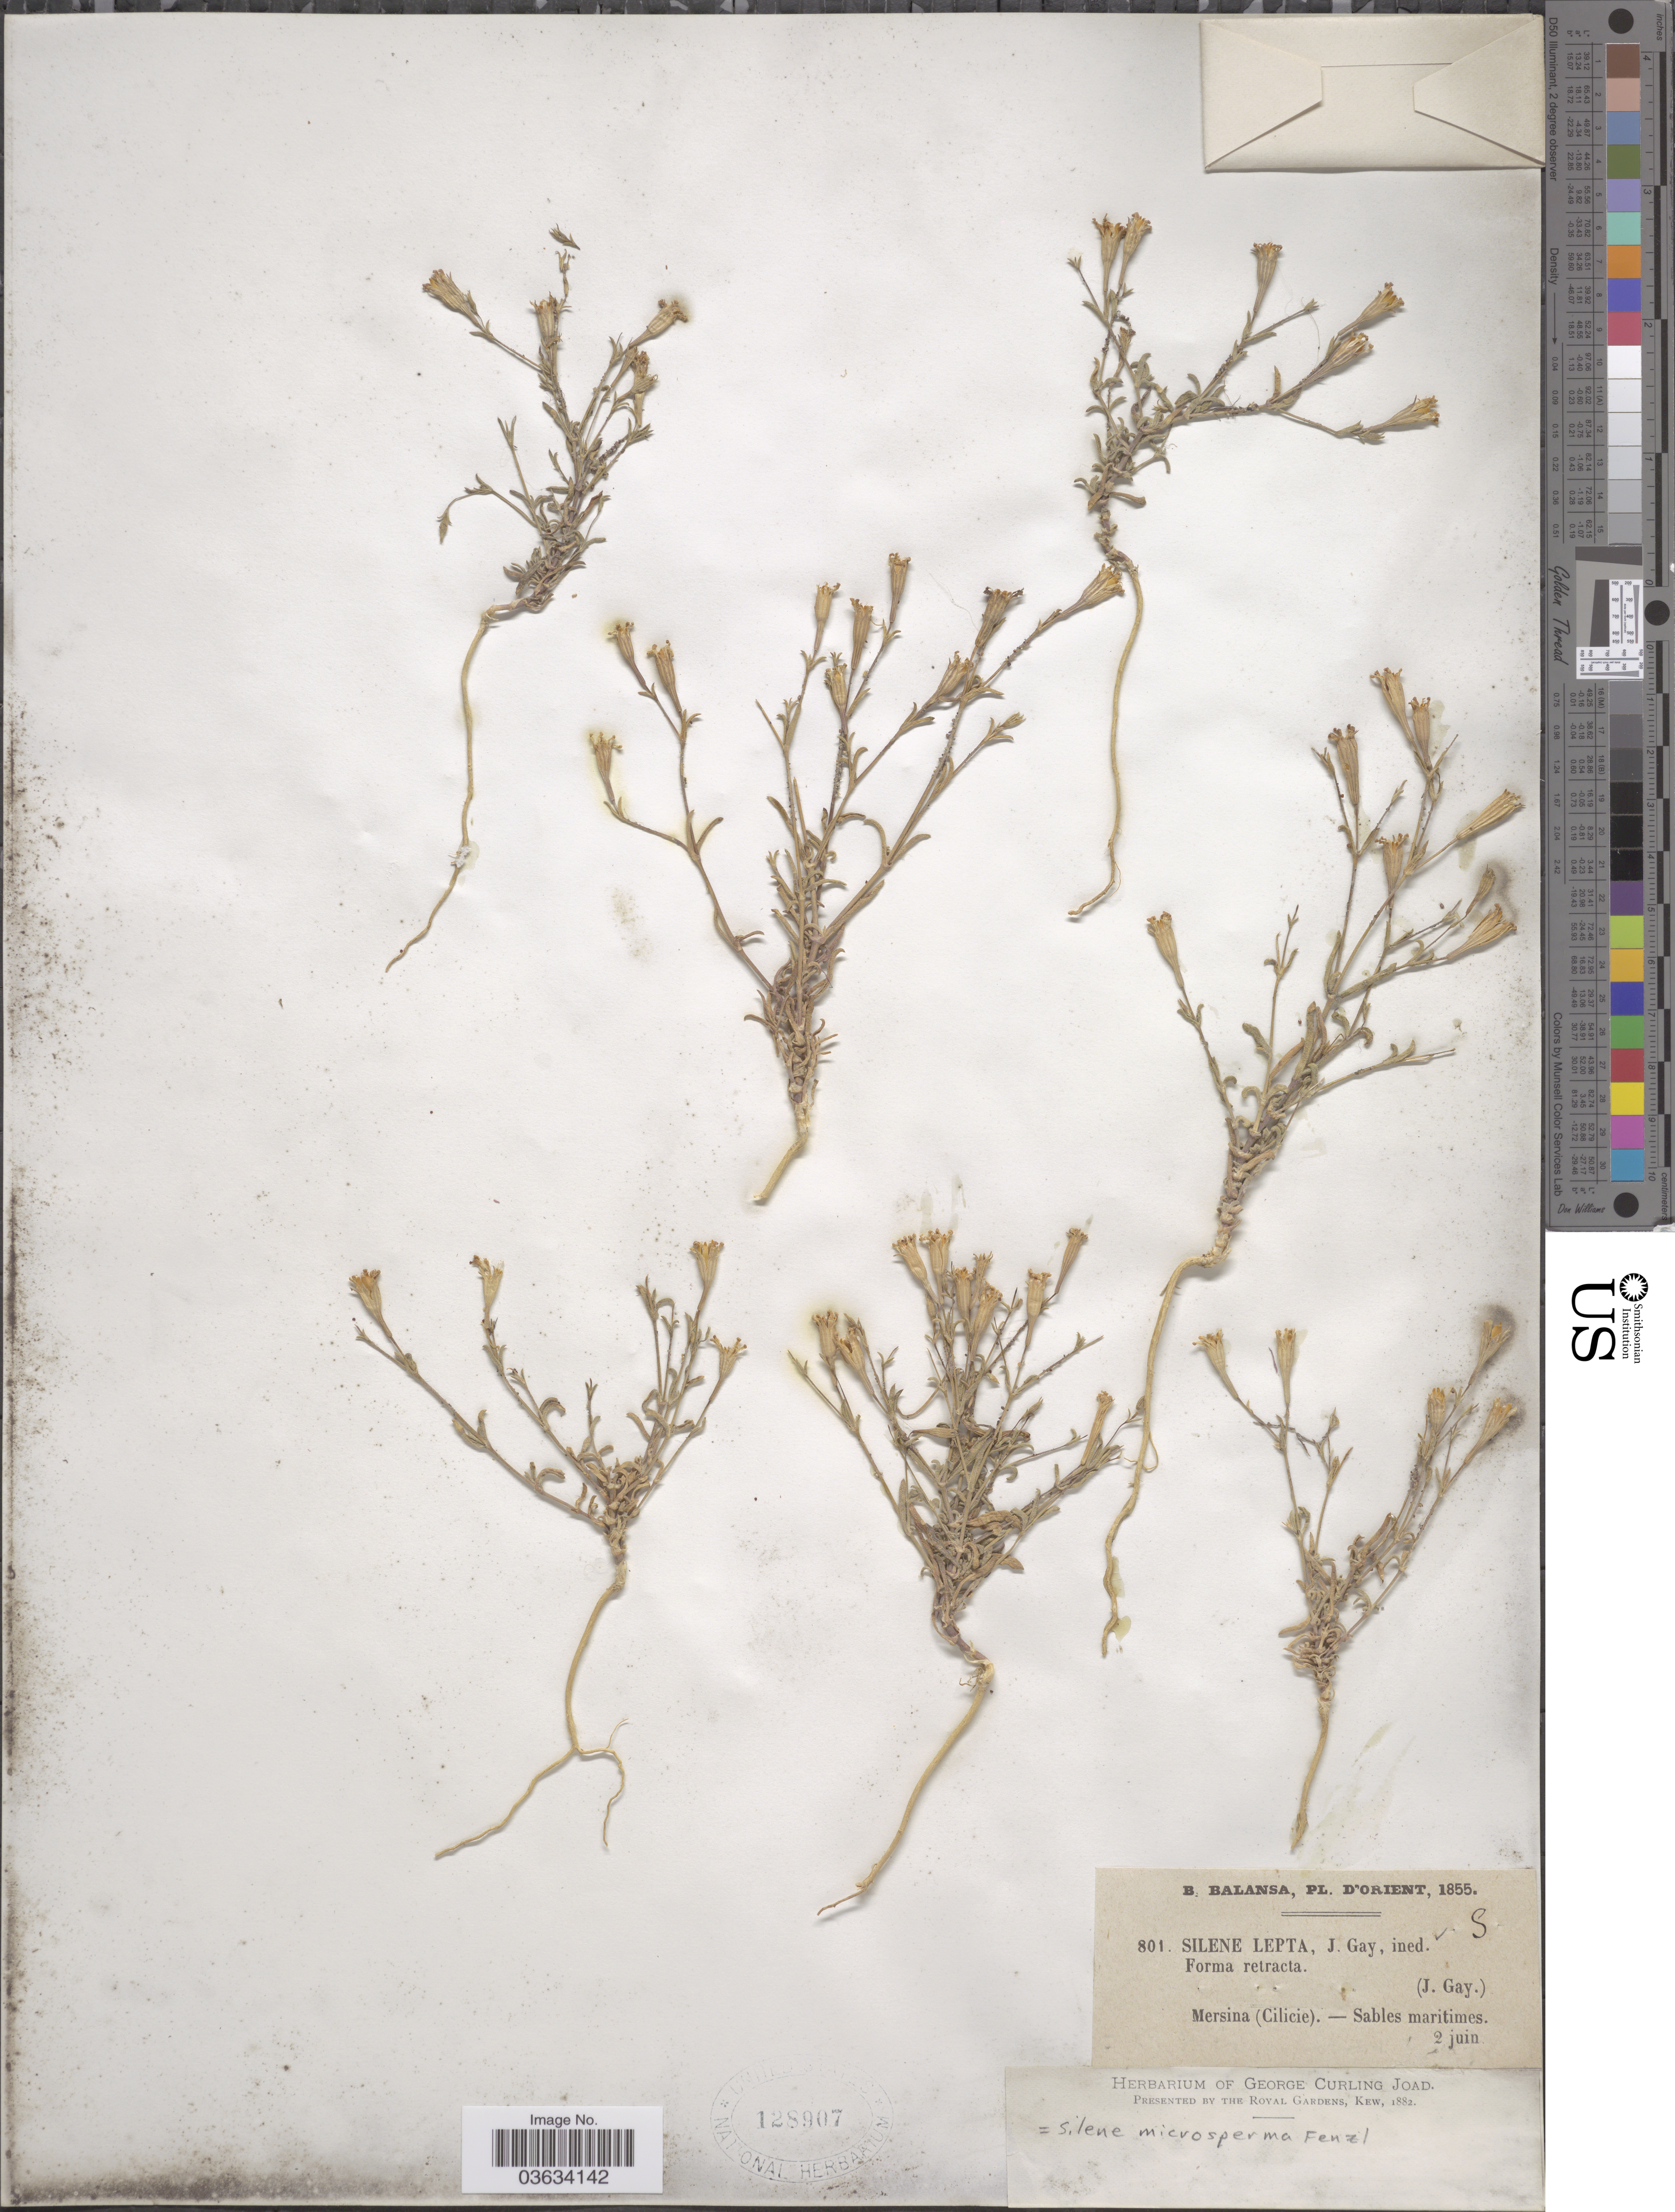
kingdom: Plantae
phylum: Tracheophyta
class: Magnoliopsida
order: Caryophyllales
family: Caryophyllaceae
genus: Silene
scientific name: Silene microsperma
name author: Fenzl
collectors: B. Balansa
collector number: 801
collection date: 1855-06-02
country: Turkey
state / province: Mersin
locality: D'Orient. Mersina (Cilicie).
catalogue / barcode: US 128907